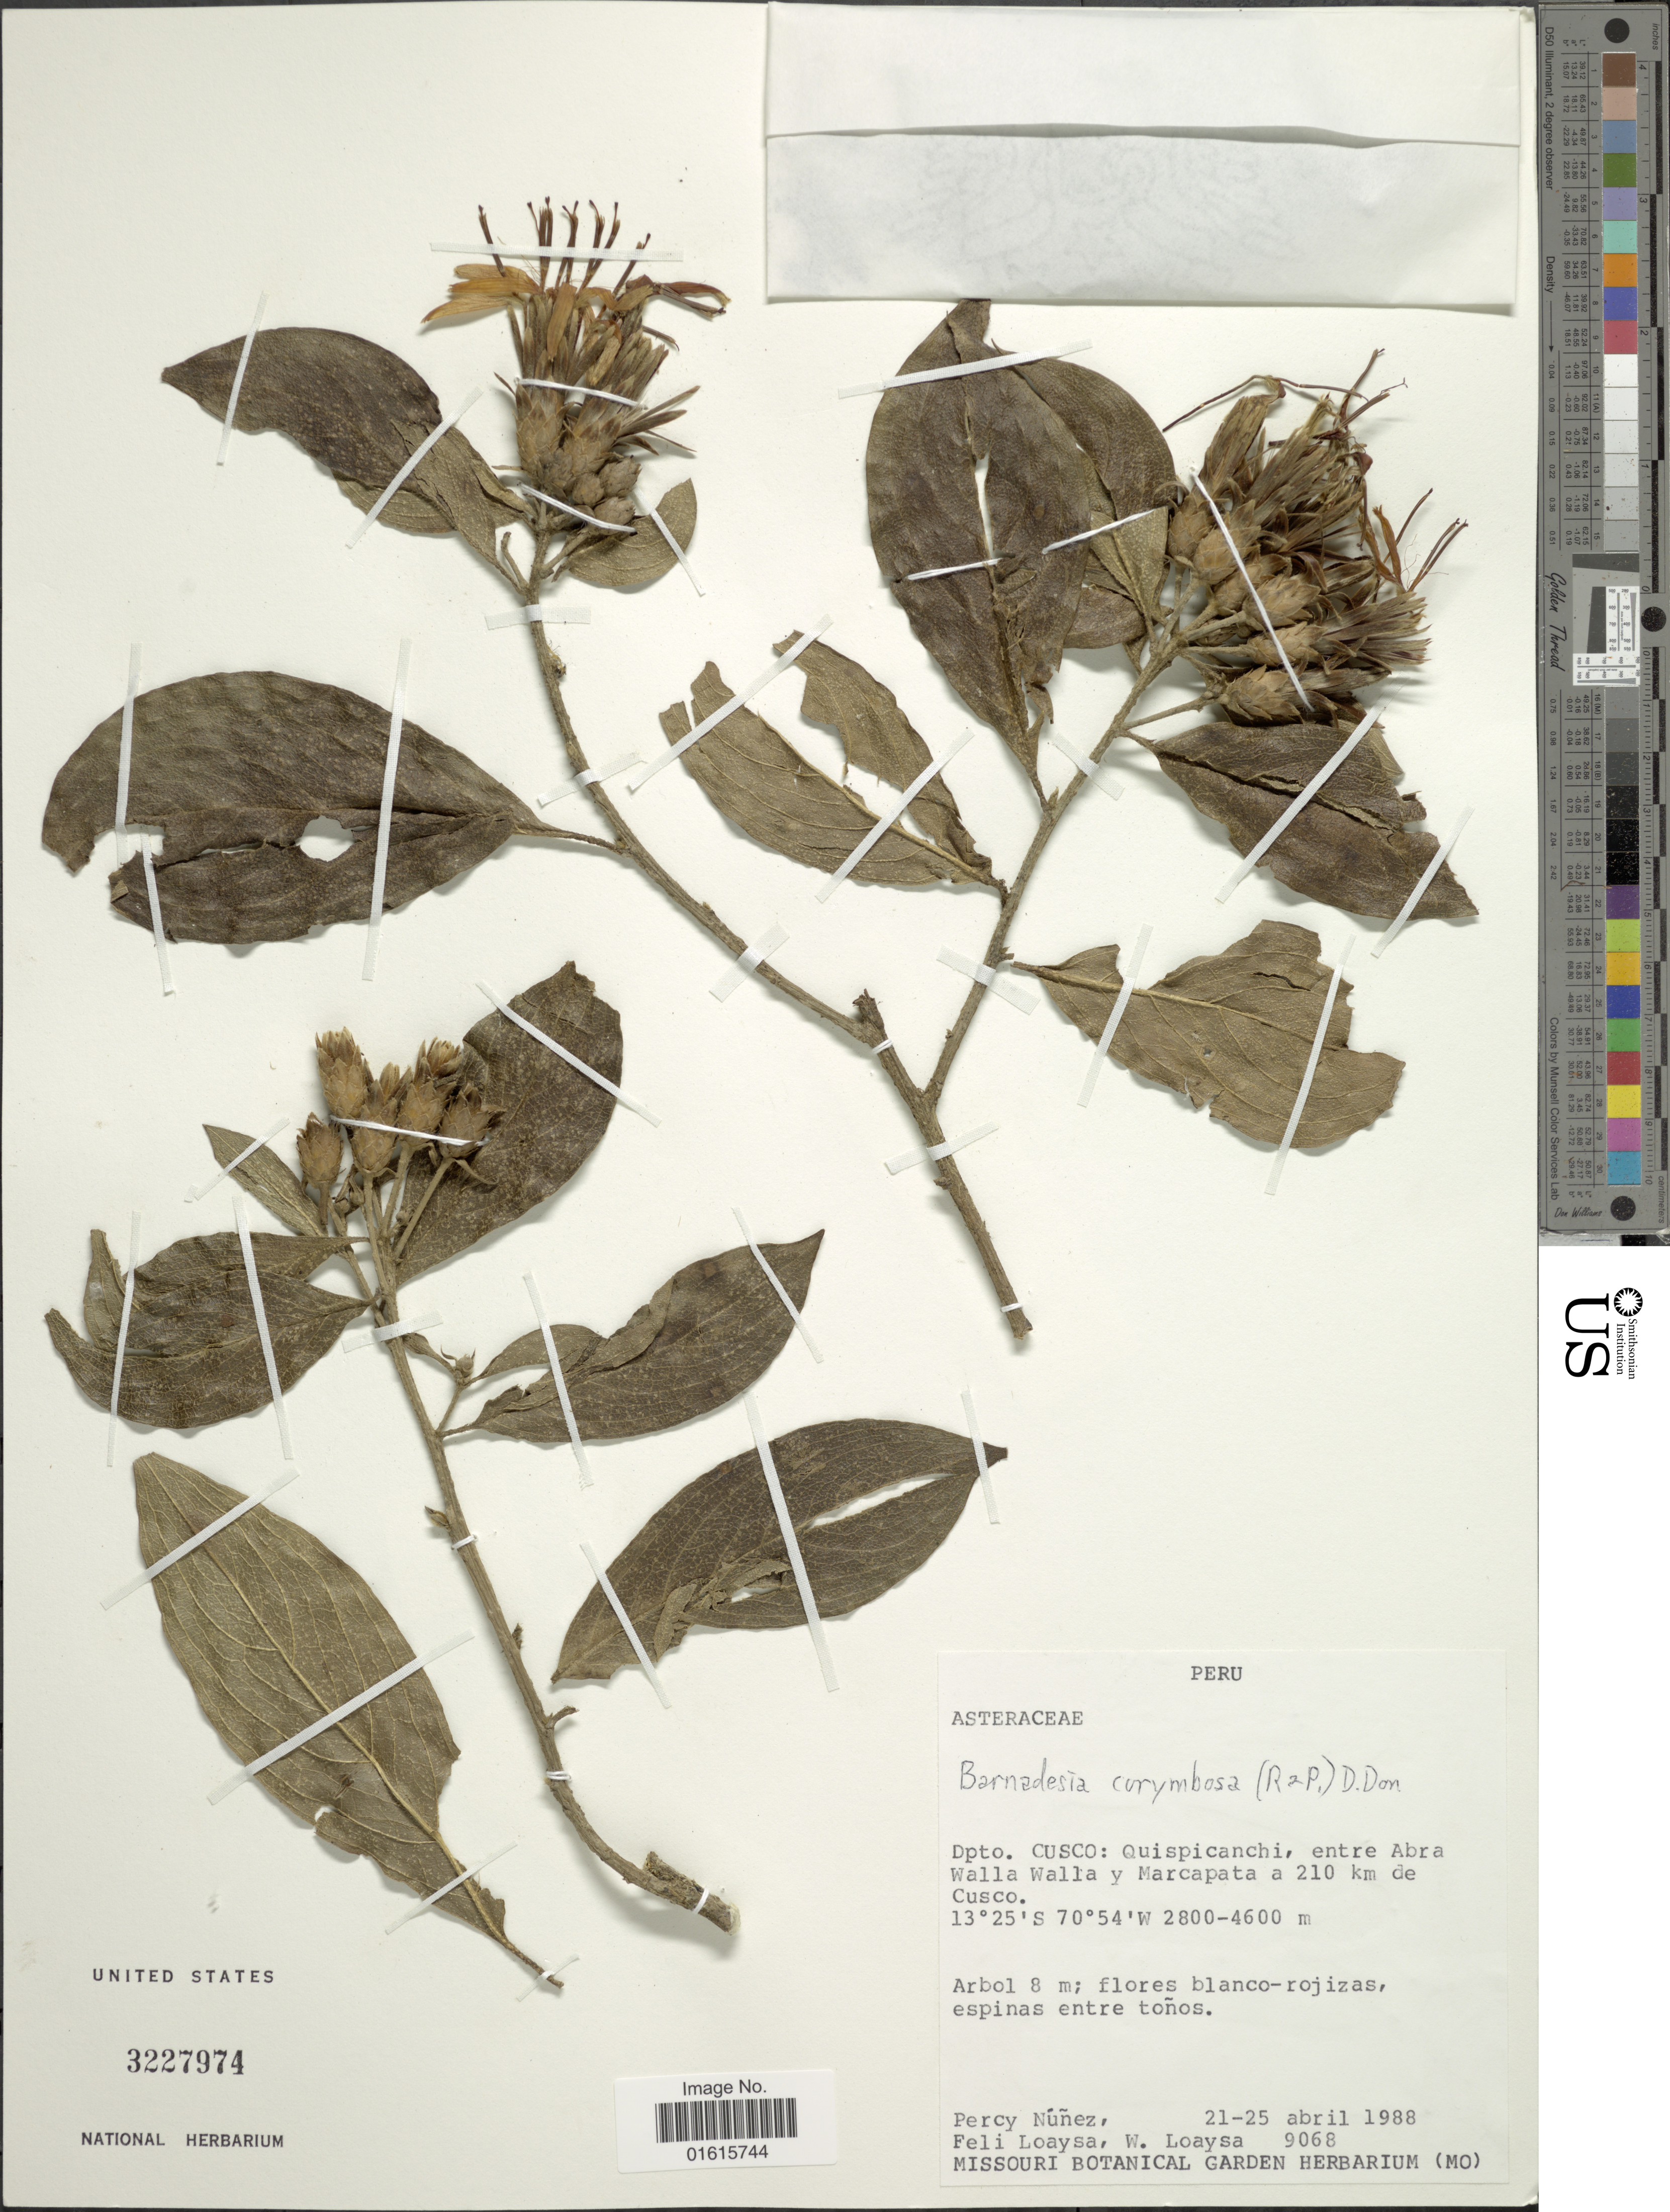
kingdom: Plantae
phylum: Tracheophyta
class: Magnoliopsida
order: Asterales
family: Asteraceae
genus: Barnadesia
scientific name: Barnadesia corymbosa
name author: (Ruiz & Pav.) D. Don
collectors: P. Nuñez V., F. Loaysa & W. Loaysa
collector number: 9068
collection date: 1988-04-21/1988-04-25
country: Peru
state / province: Cusco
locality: Quispicancho, entre Abra Walla Walla y Marcapata a 210 km de Cusco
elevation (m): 2800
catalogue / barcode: US 3227974